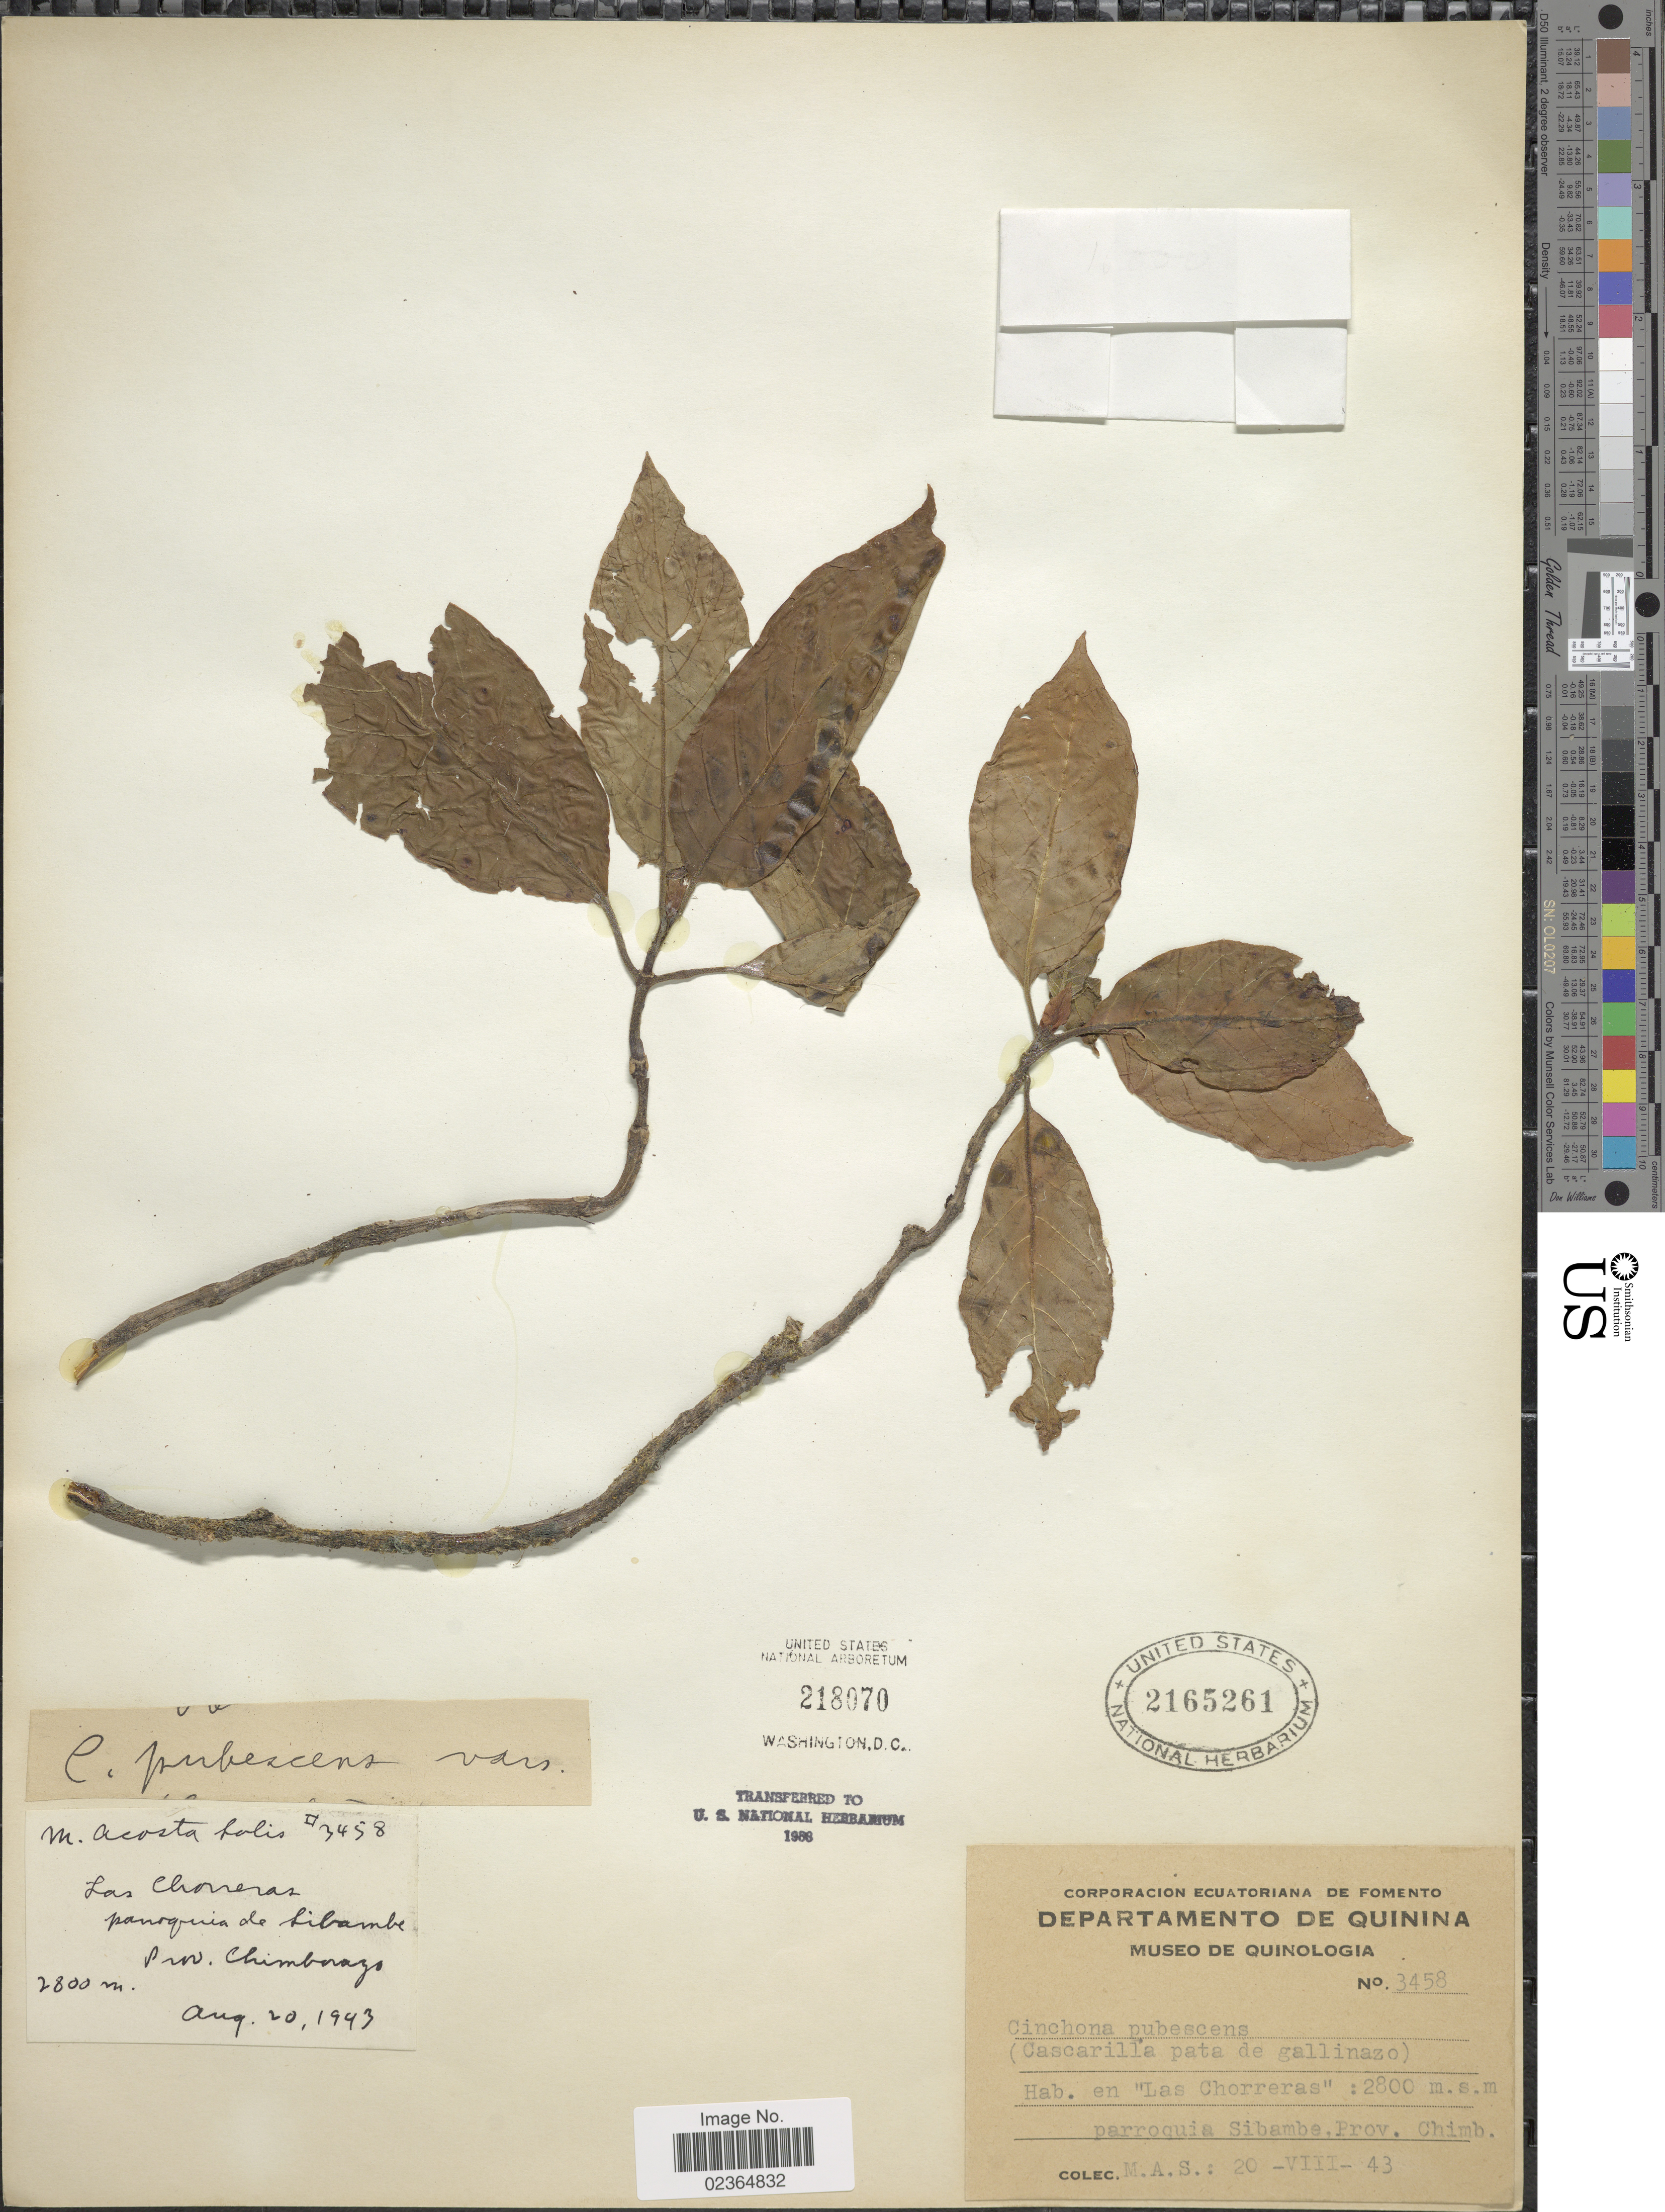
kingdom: Plantae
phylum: Tracheophyta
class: Magnoliopsida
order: Gentianales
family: Rubiaceae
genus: Cinchona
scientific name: Cinchona pubescens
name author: Vahl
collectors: M. Acosta Solis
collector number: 3458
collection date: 1943-08-20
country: Ecuador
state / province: Chimborazo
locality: Las Chorreras parroquia de Sibambe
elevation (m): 2800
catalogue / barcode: US 2165261